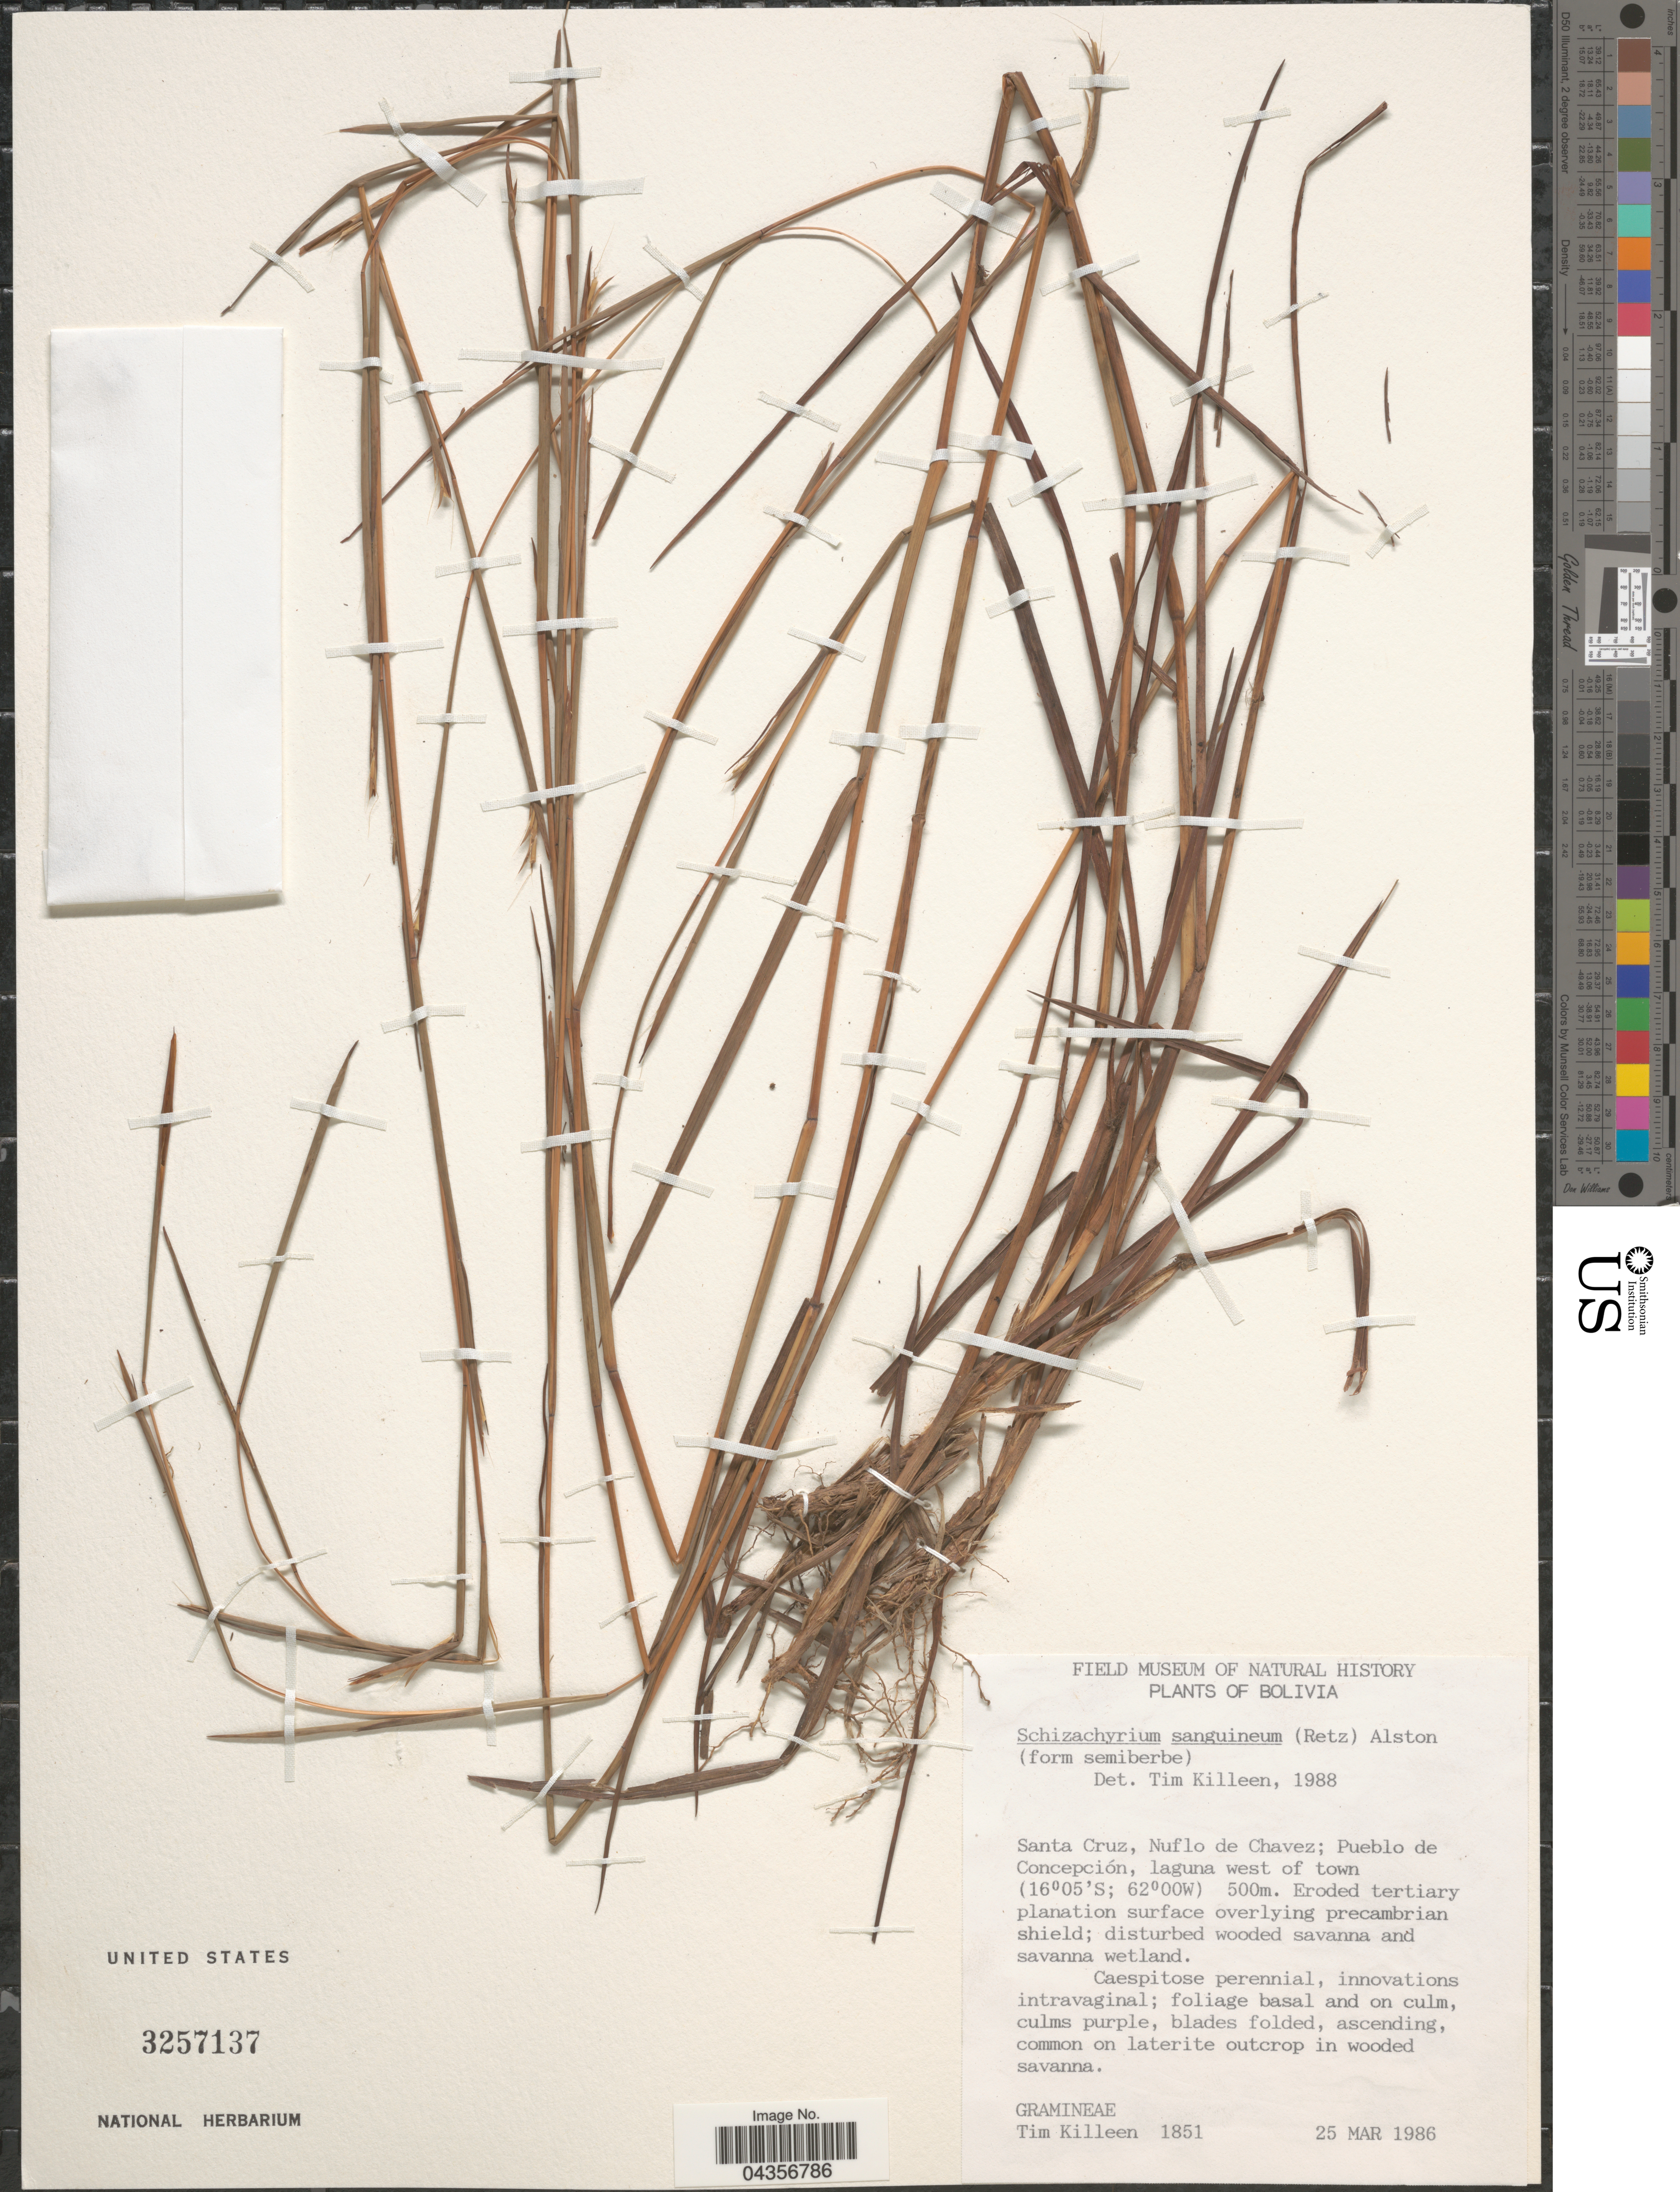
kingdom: Plantae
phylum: Tracheophyta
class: Liliopsida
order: Poales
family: Poaceae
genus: Schizachyrium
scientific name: Schizachyrium sanguineum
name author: (Retz.) Alston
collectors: T. J. Killeen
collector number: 1851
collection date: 1986-03-25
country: Bolivia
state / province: Santa Cruz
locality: Santa Cruz, Nuflo de Chavez; Pueblo de Concepción, laguna west of town.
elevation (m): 500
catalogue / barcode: US 3257137